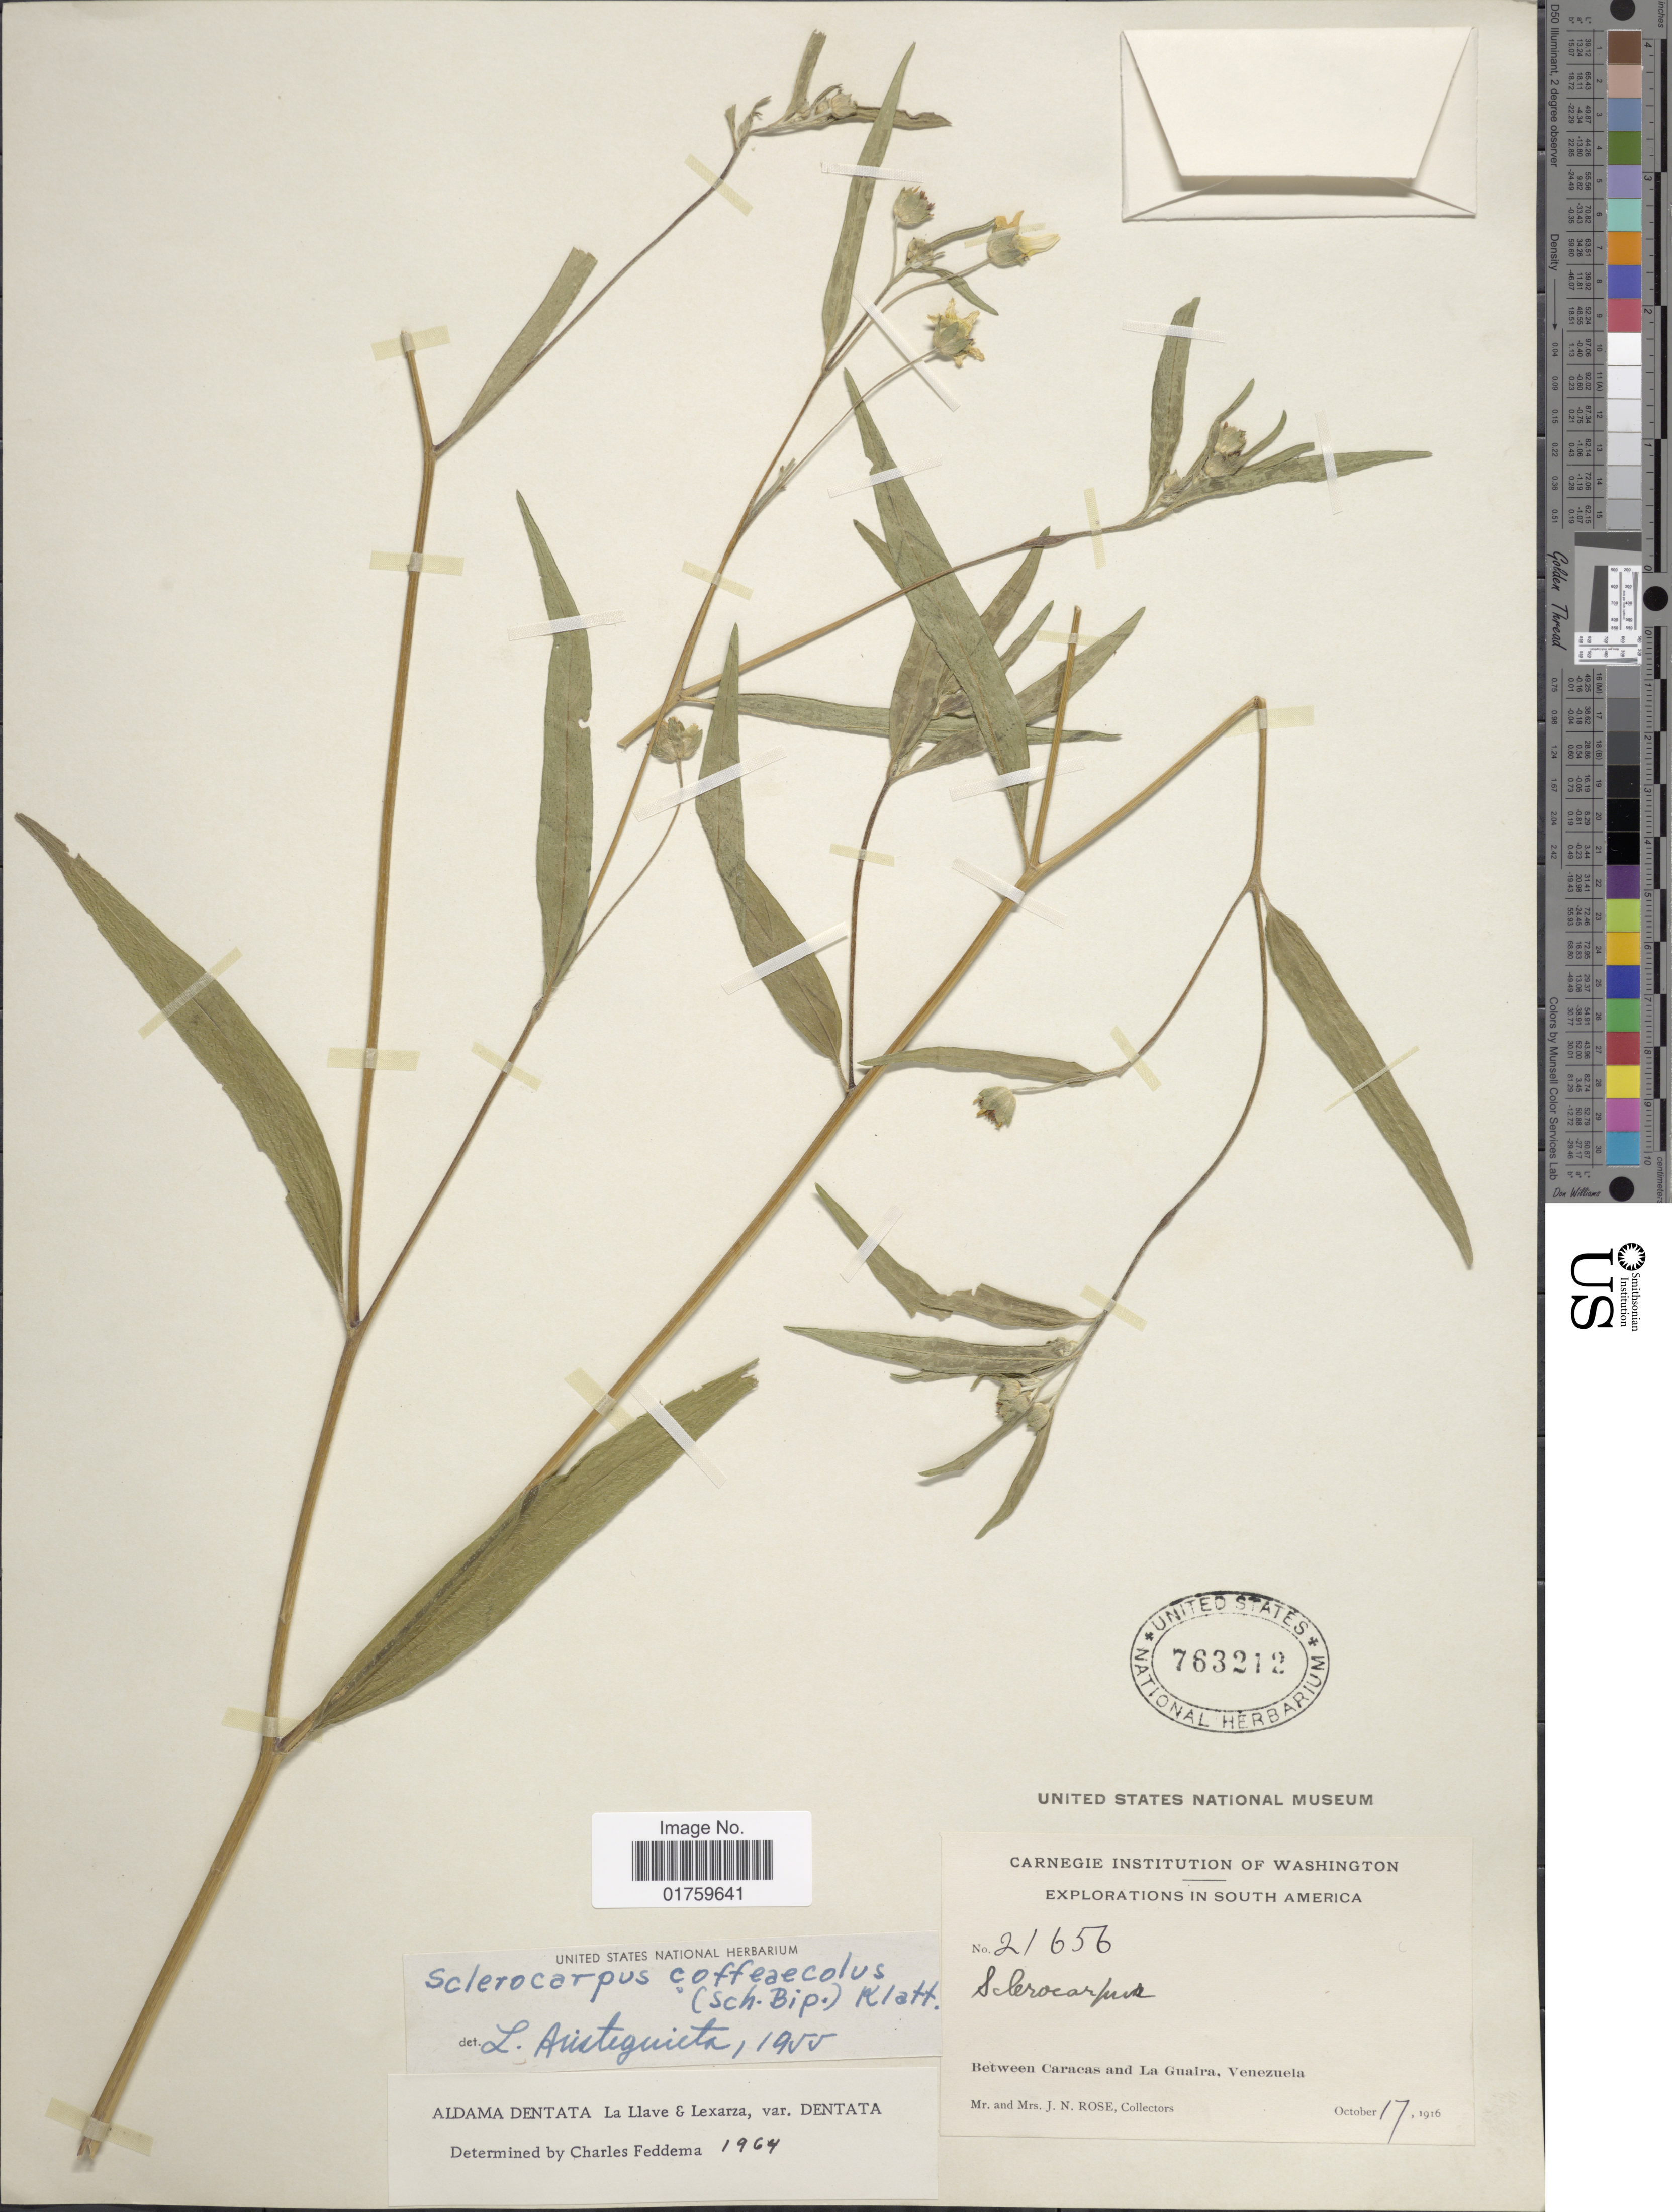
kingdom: Plantae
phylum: Tracheophyta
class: Magnoliopsida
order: Asterales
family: Asteraceae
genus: Aldama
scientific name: Aldama dentata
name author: La Llave ex La Llave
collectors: J. N. Rose & L. B. Rose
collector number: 21656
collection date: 1916-10-17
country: Venezuela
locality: Between Caracas and La Guaira.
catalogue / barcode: US 763212